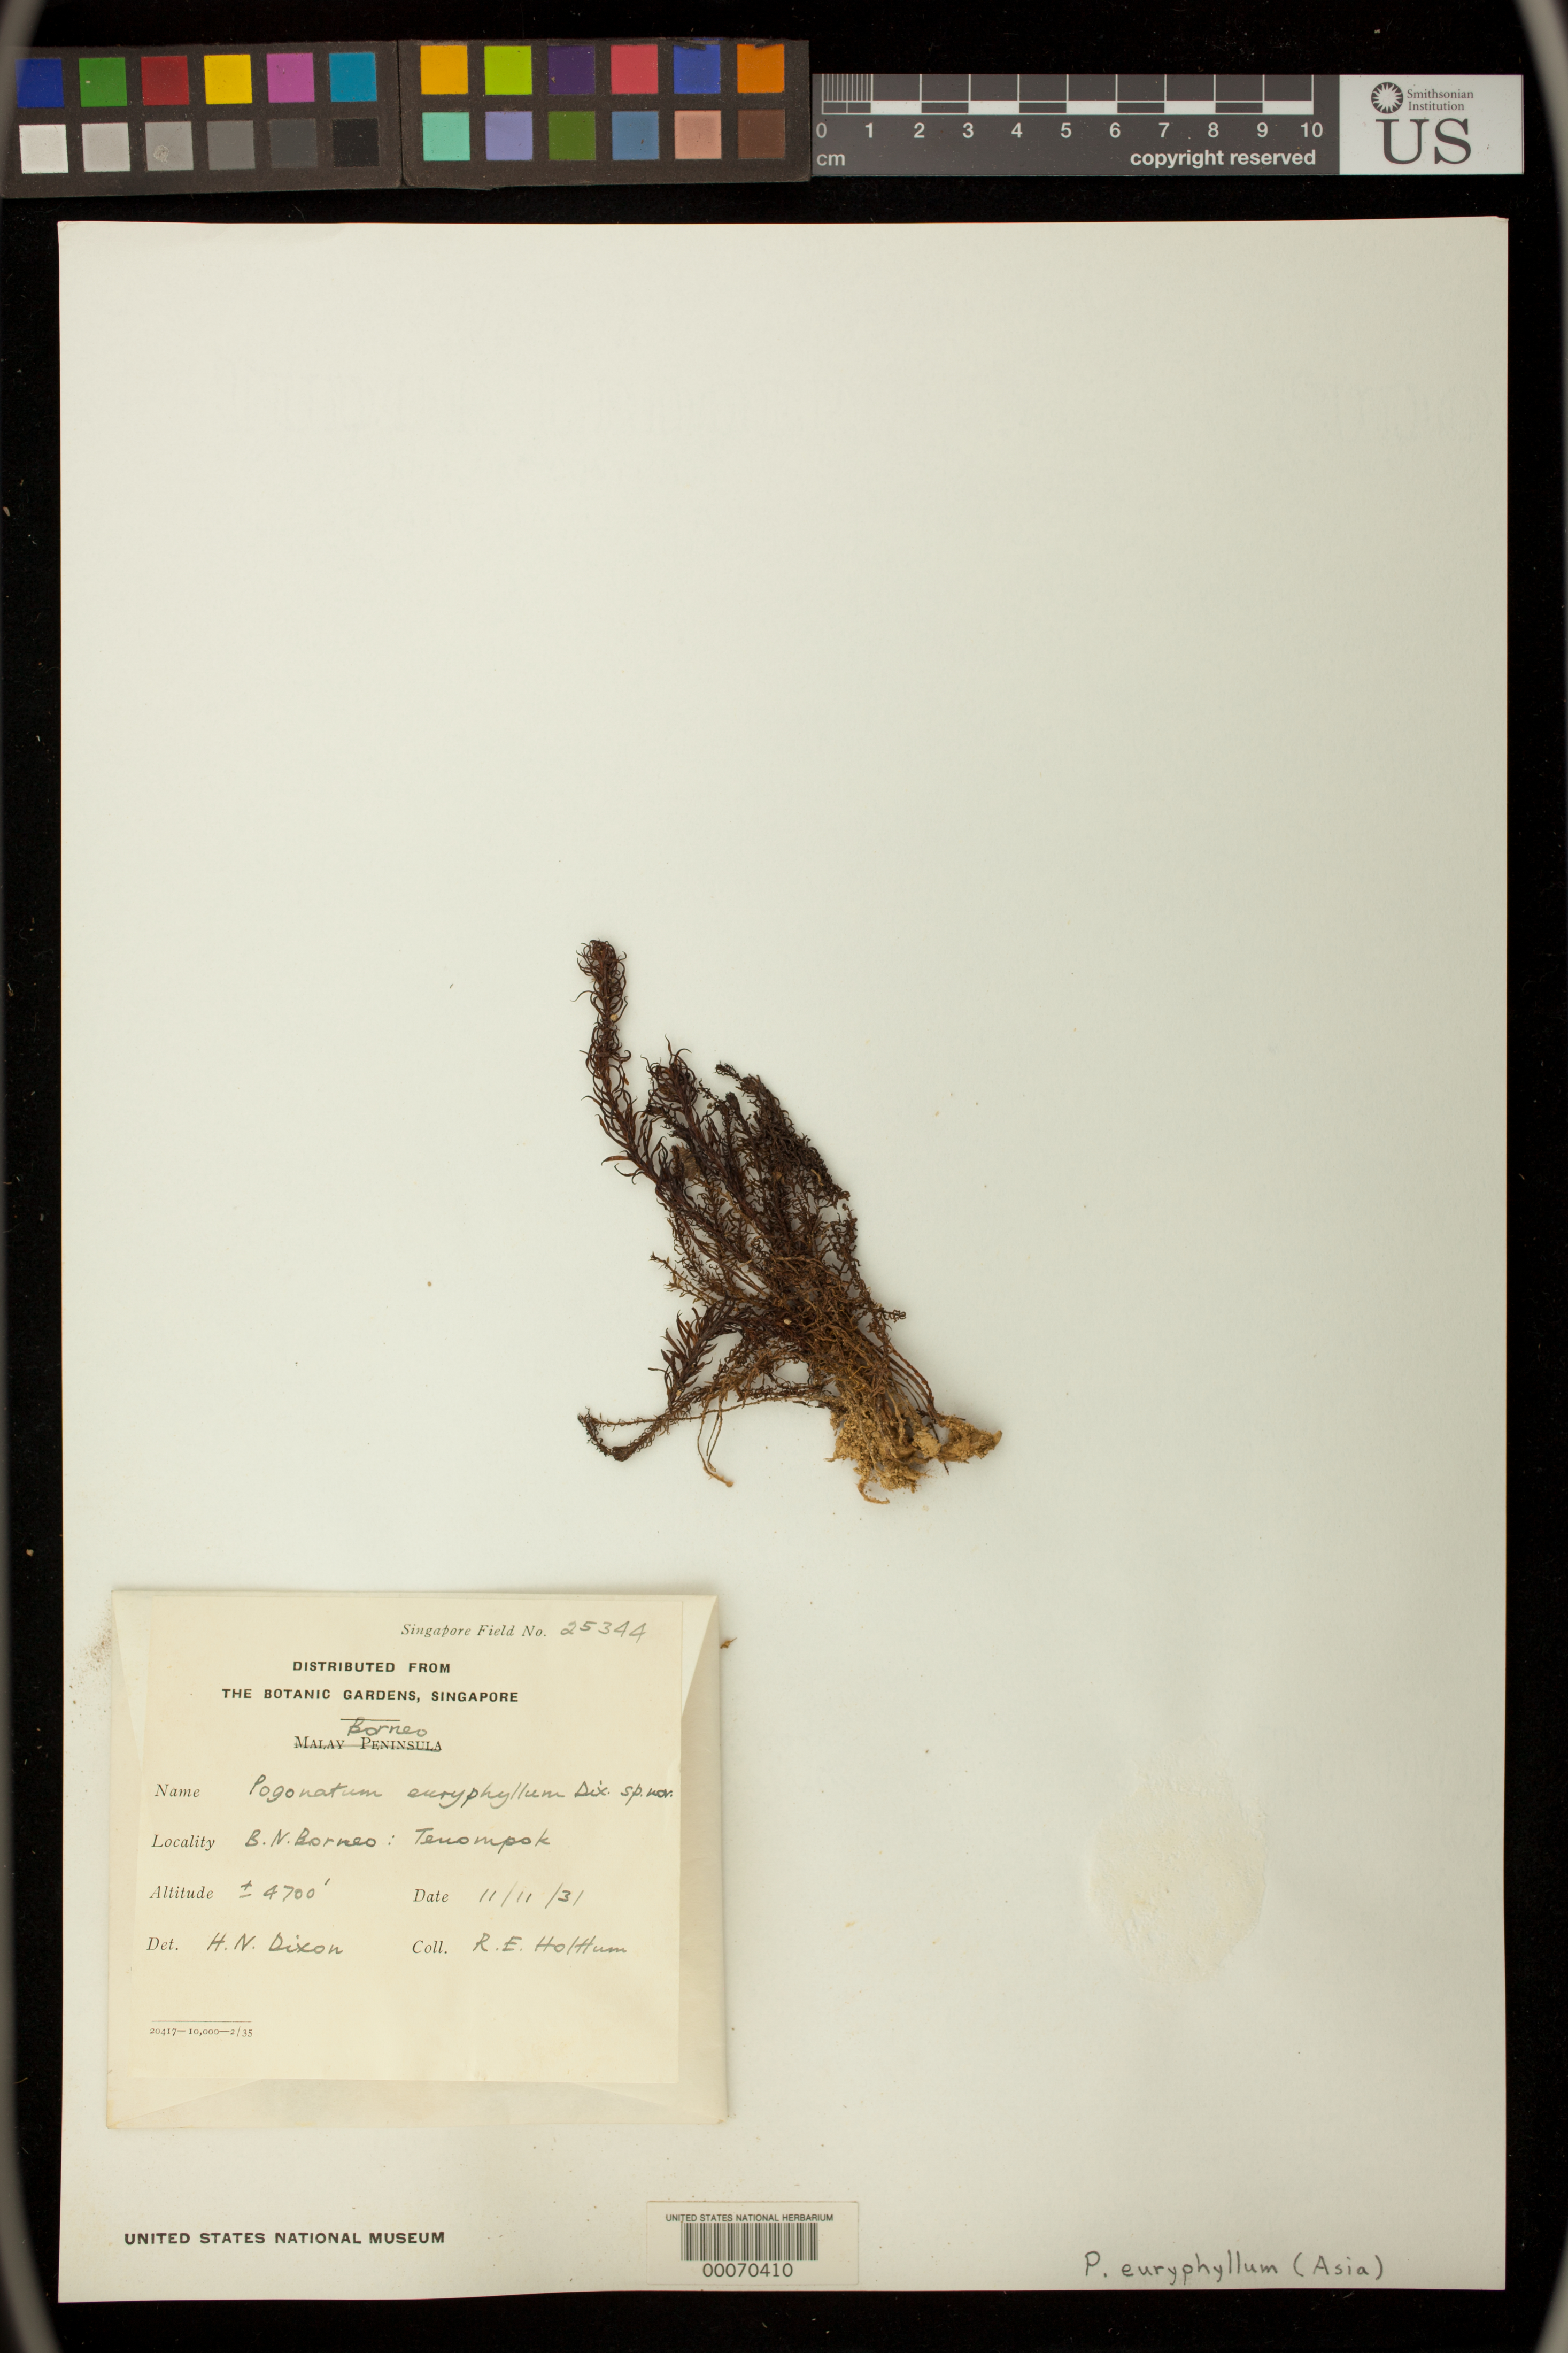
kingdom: Plantae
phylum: Bryophyta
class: Polytrichopsida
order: Polytrichales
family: Polytrichaceae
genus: Pogonatum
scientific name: Pogonatum euryphyllum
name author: Dixon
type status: Isotype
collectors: R. E. Holttum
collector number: Singapore Field #25344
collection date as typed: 11 Nov 1931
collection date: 1931-11-11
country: Brunei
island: Borneo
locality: Tenompok.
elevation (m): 1433